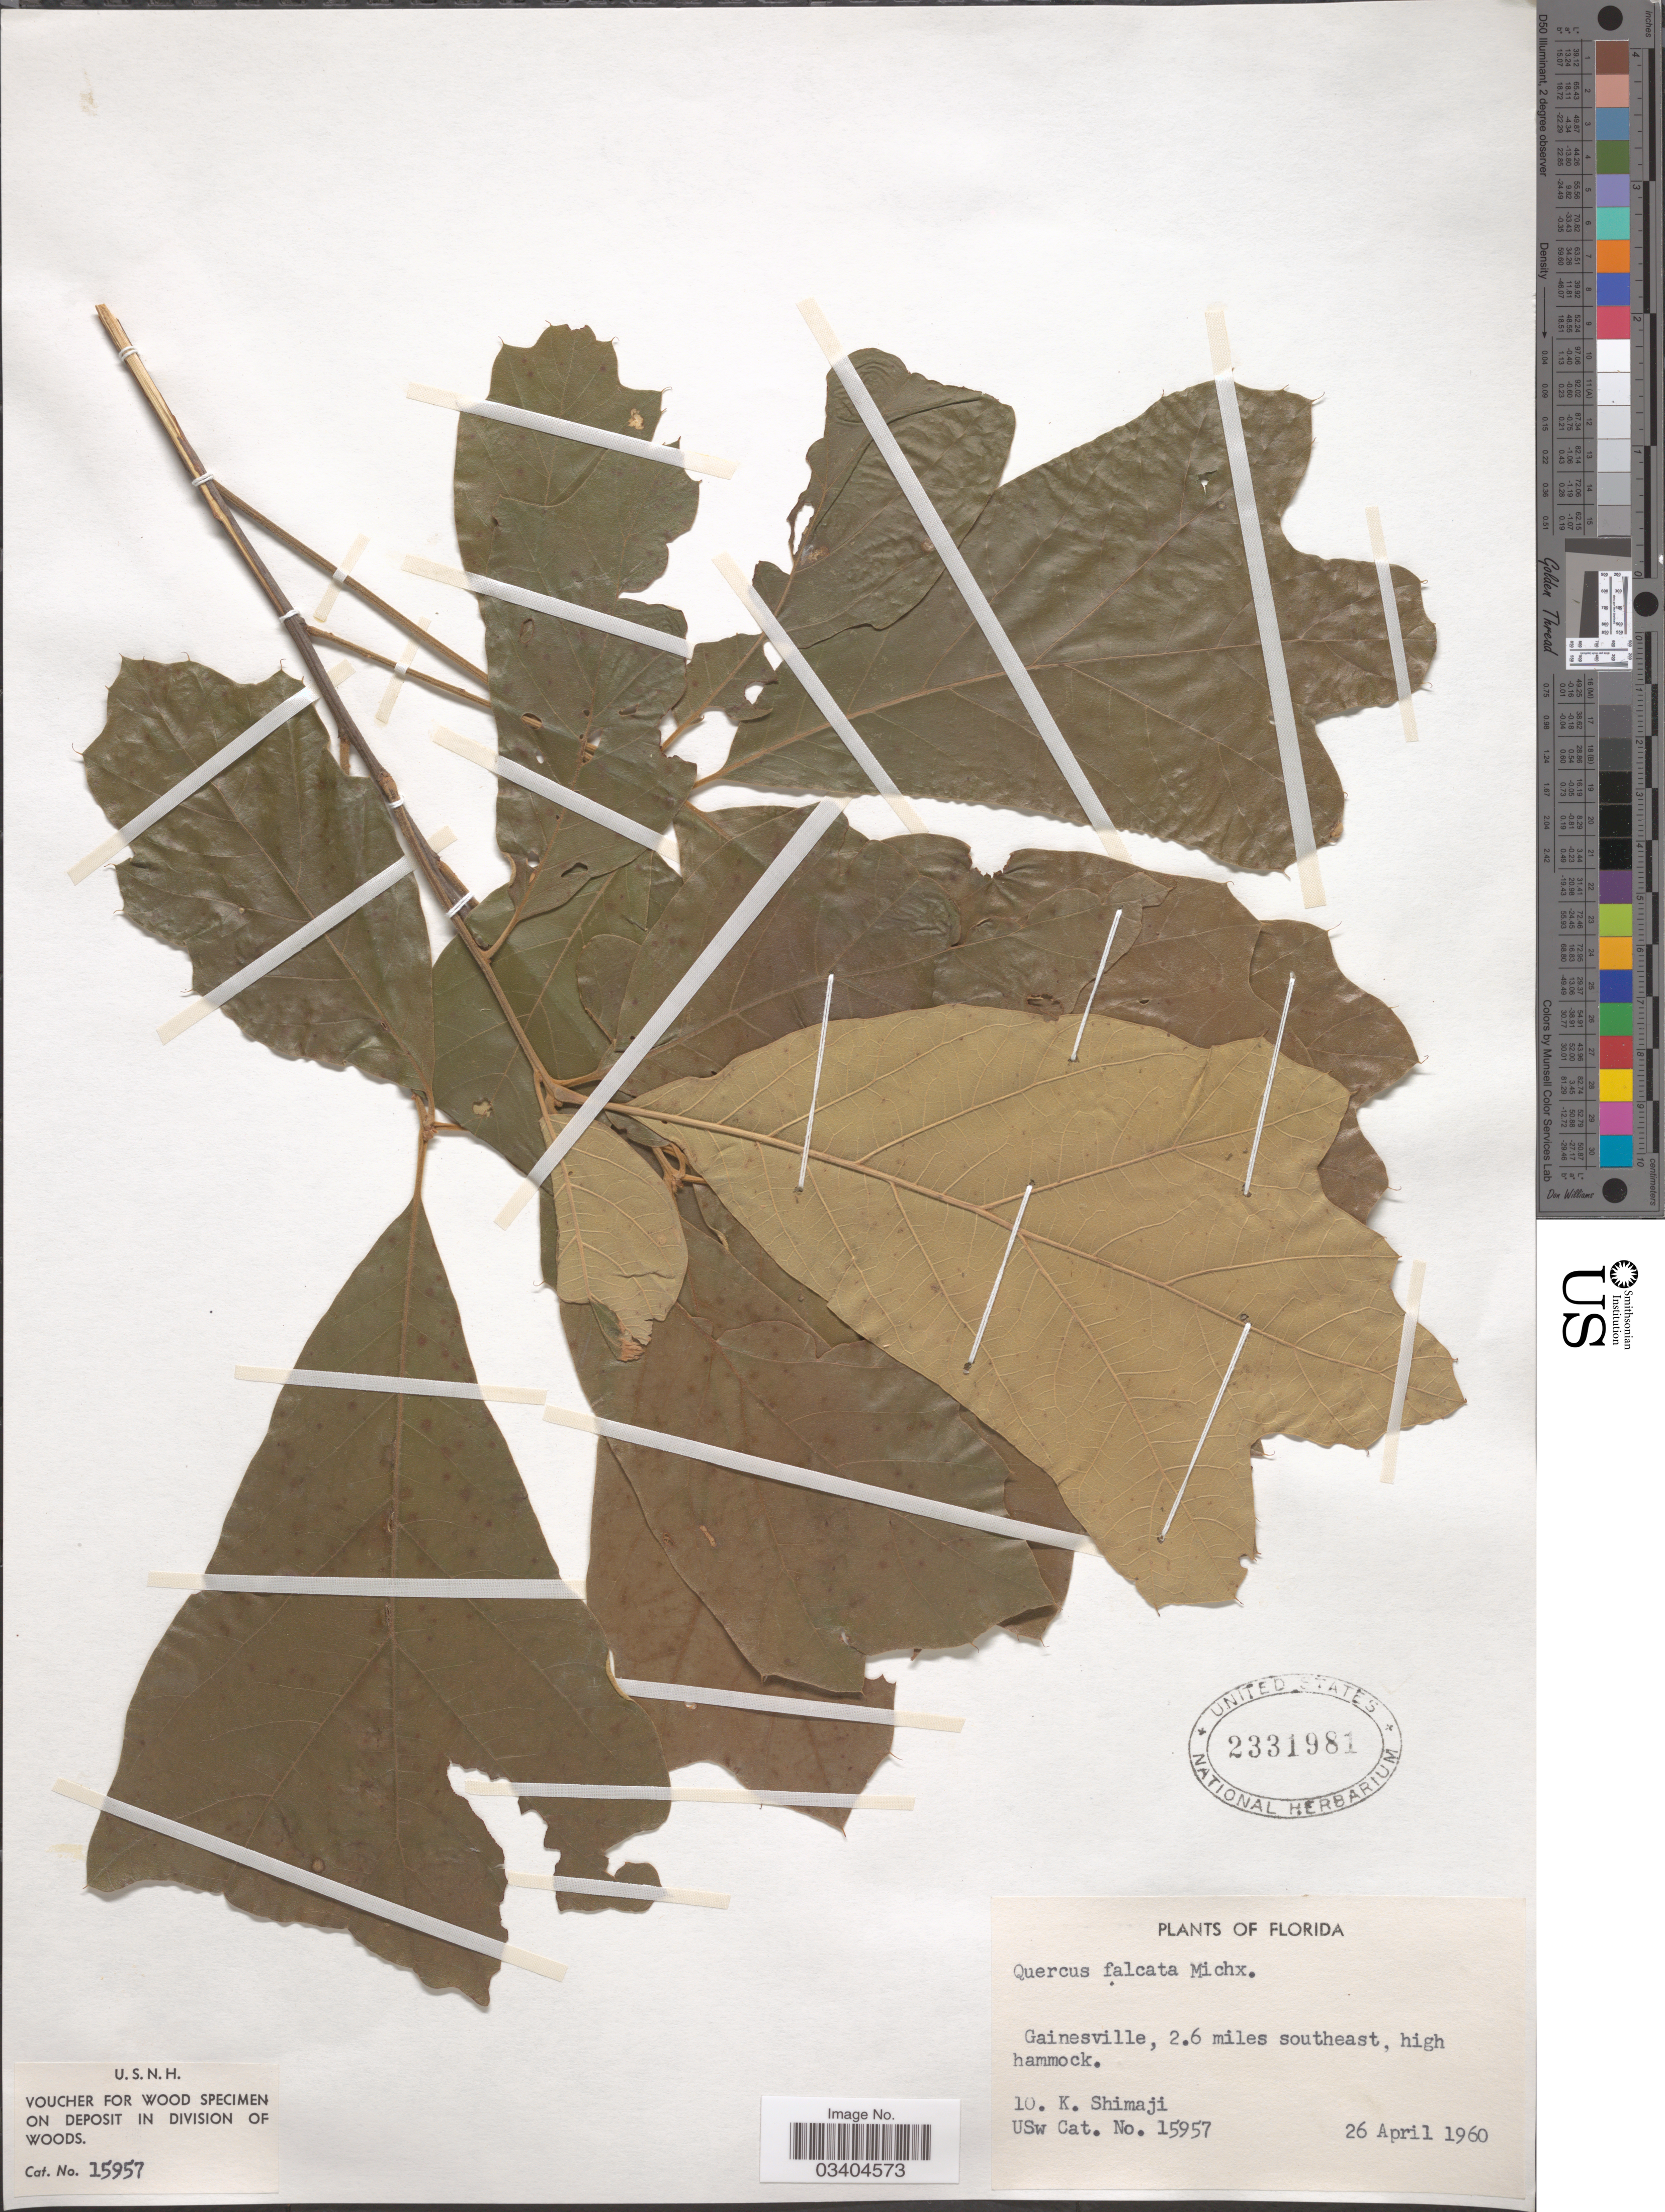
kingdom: Plantae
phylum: Tracheophyta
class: Magnoliopsida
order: Fagales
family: Fagaceae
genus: Quercus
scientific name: Quercus falcata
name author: Michx.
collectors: K. Shimaji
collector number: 10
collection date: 1960-04-26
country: United States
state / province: Florida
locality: Gainesville, 2.6 miles southeast, high hammock.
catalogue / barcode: US 2331981